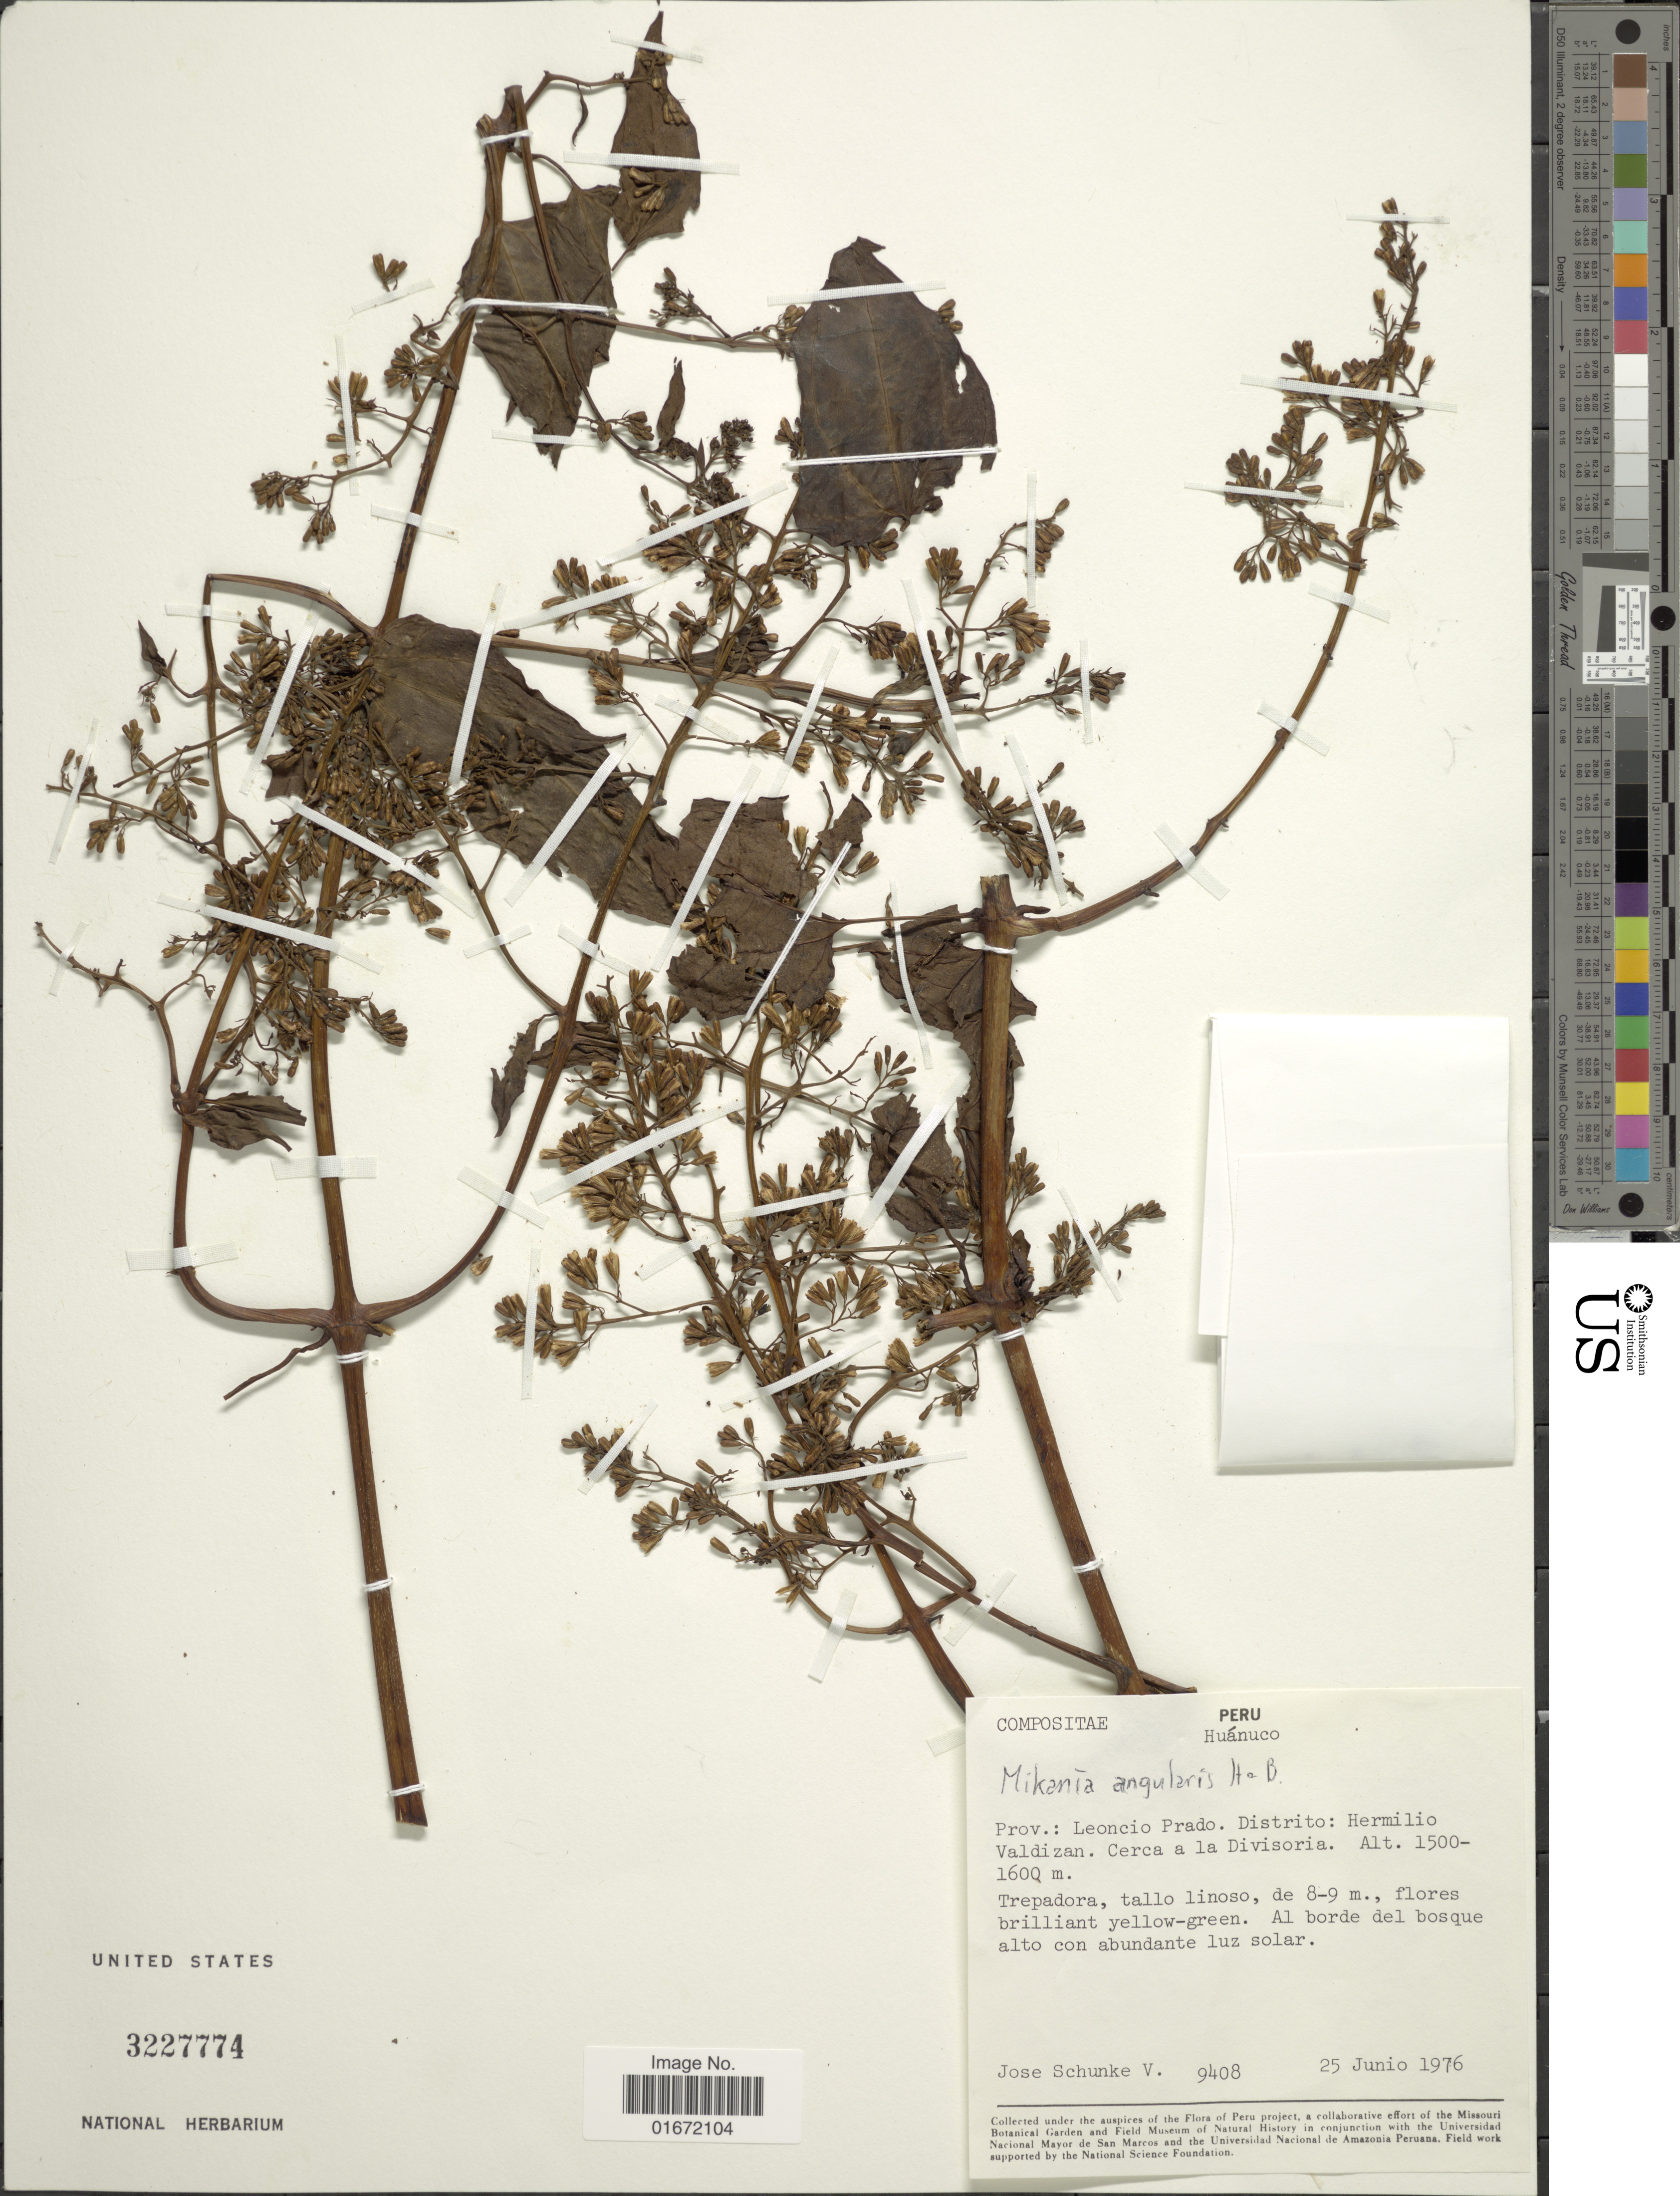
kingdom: Plantae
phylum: Tracheophyta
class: Magnoliopsida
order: Asterales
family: Asteraceae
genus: Mikania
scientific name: Mikania angularis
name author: Humb. & Bonpl.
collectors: J. Schunke Vigo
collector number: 9408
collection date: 1976-06-25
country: Peru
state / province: Huánuco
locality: Prov.: Leoncio Prado. Distrito: Hermilio Valdizan. Cerca a la Divisoria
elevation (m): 1500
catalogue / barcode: US 3227774